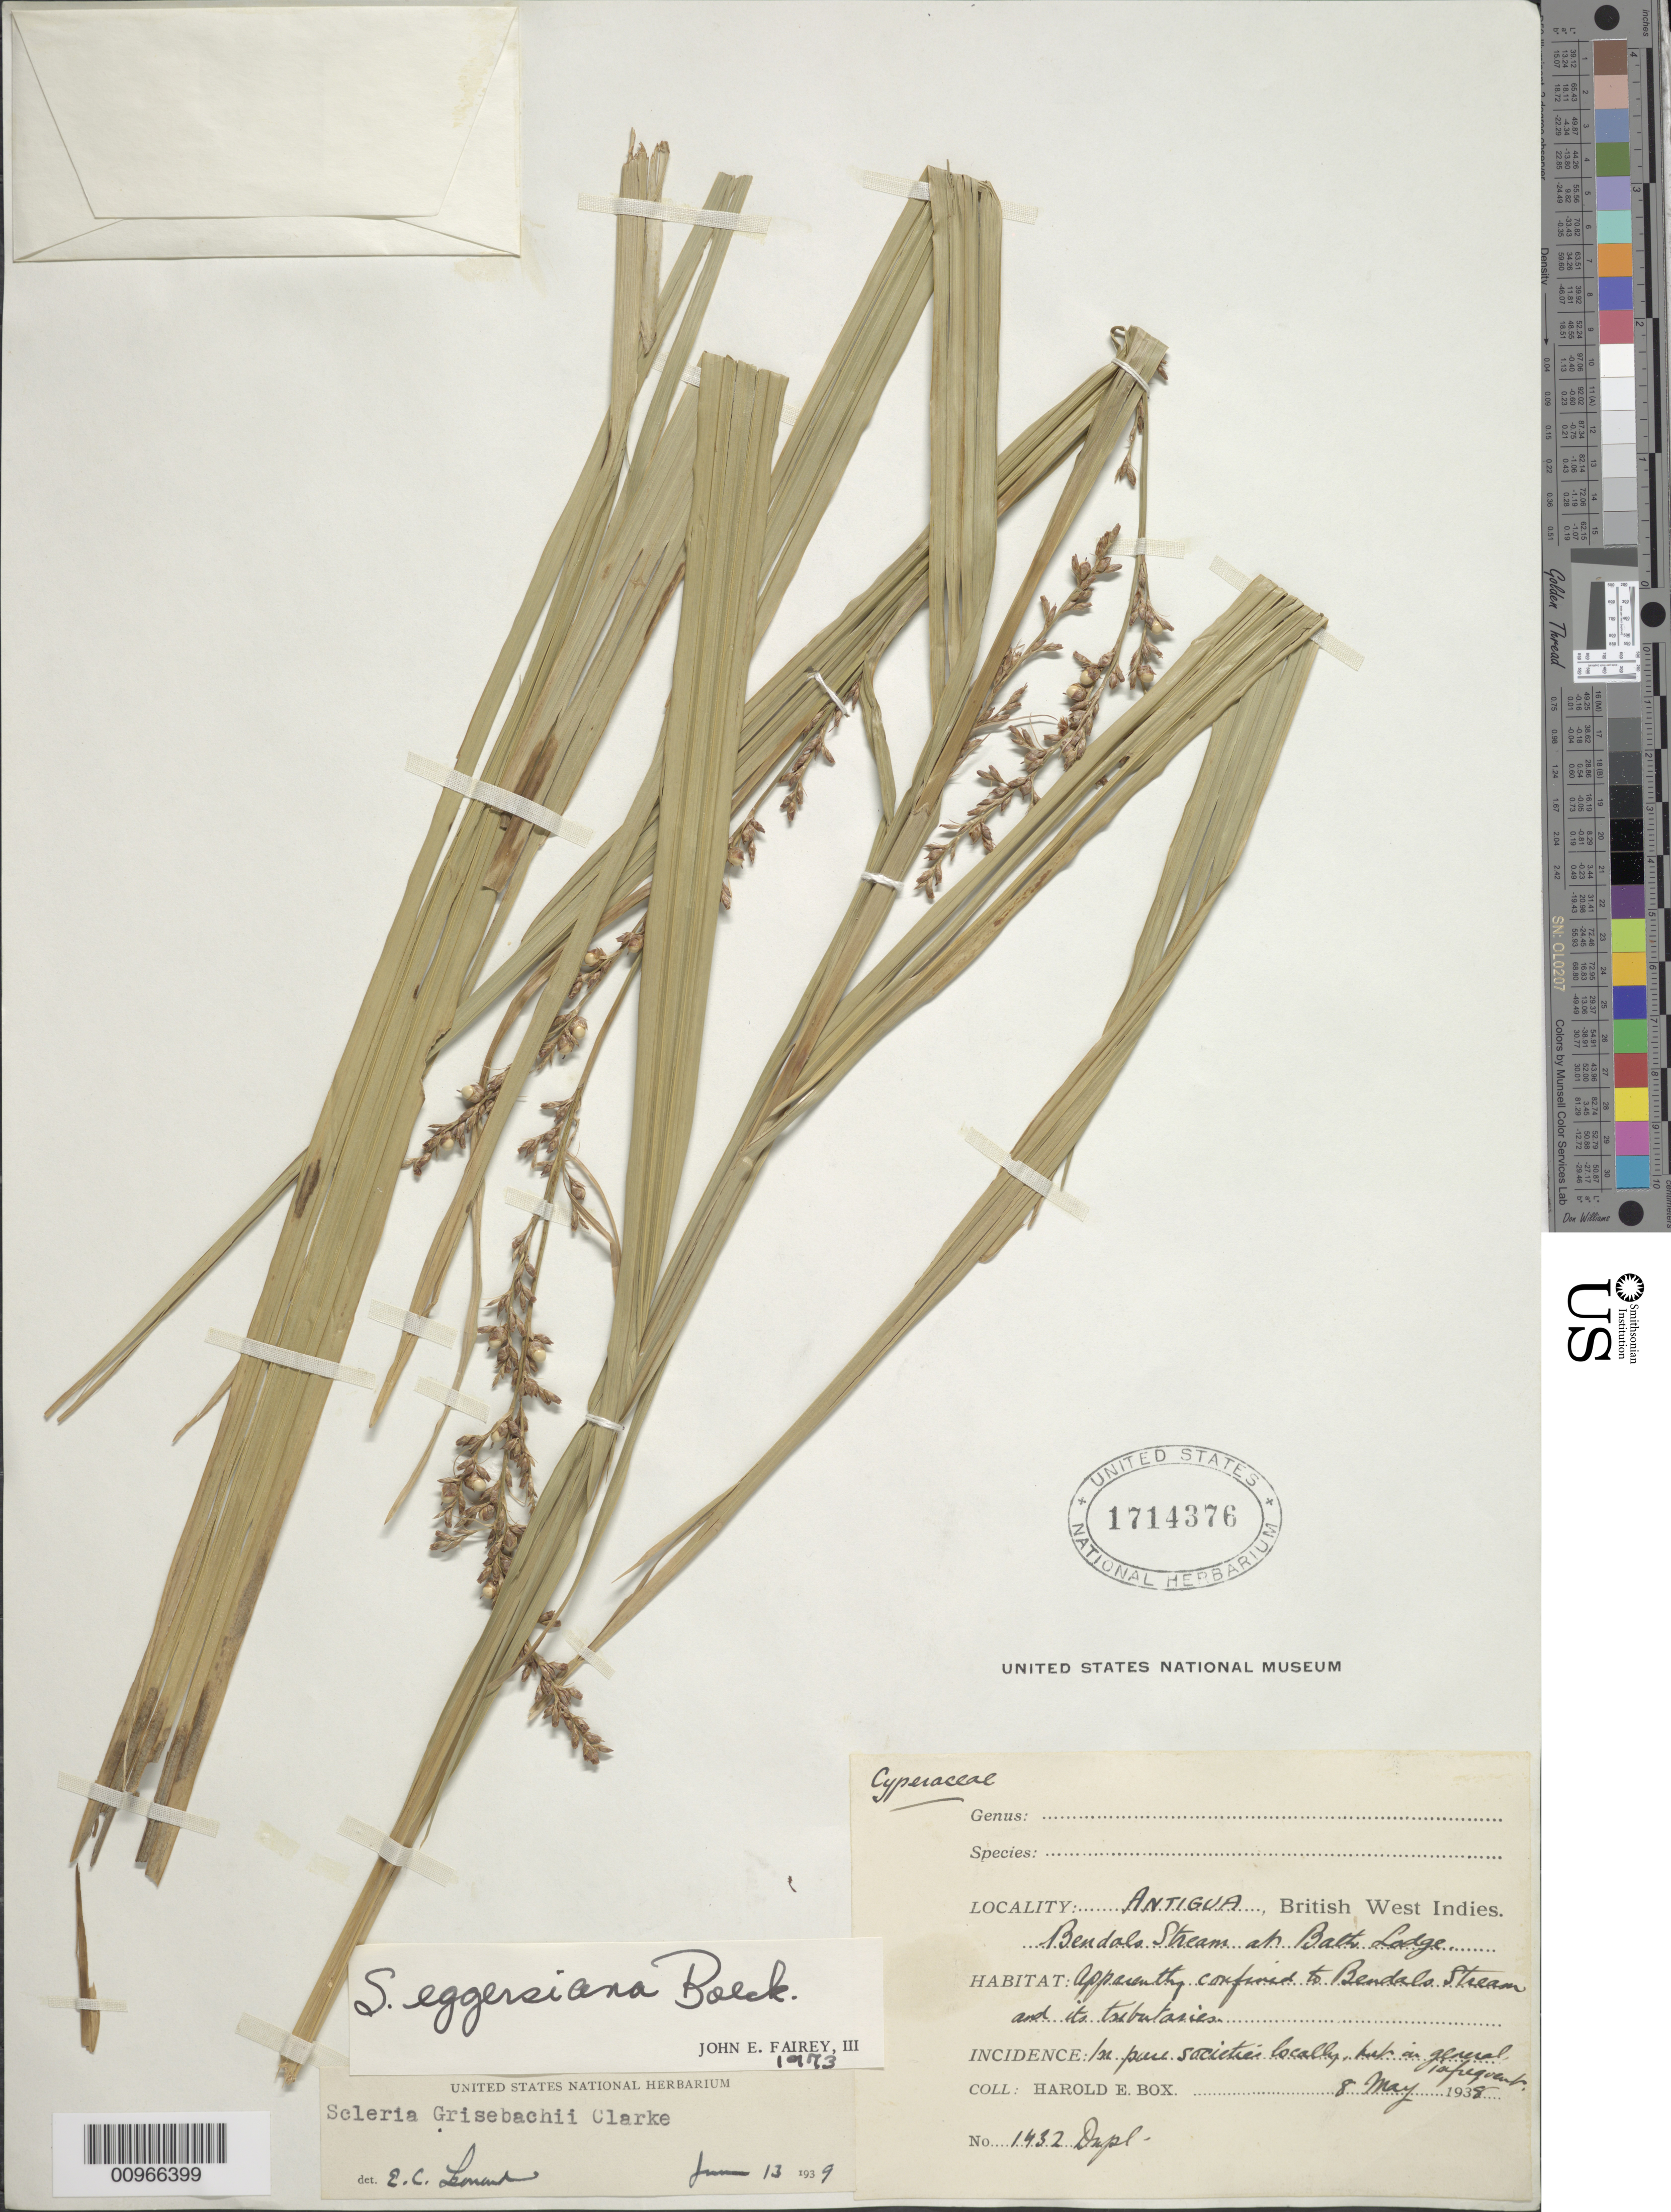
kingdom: Plantae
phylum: Tracheophyta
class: Liliopsida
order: Poales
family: Cyperaceae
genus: Scleria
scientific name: Scleria eggersiana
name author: Boeckeler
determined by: Fairey, J. E., III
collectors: H. E. Box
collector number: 1432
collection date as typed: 08 May 1938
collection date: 1938-05-08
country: Antigua and Barbuda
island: Antigua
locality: Bendals Stream at Bath Lodge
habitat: Apparently confined to this stream and it's tributaries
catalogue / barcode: US 1714379